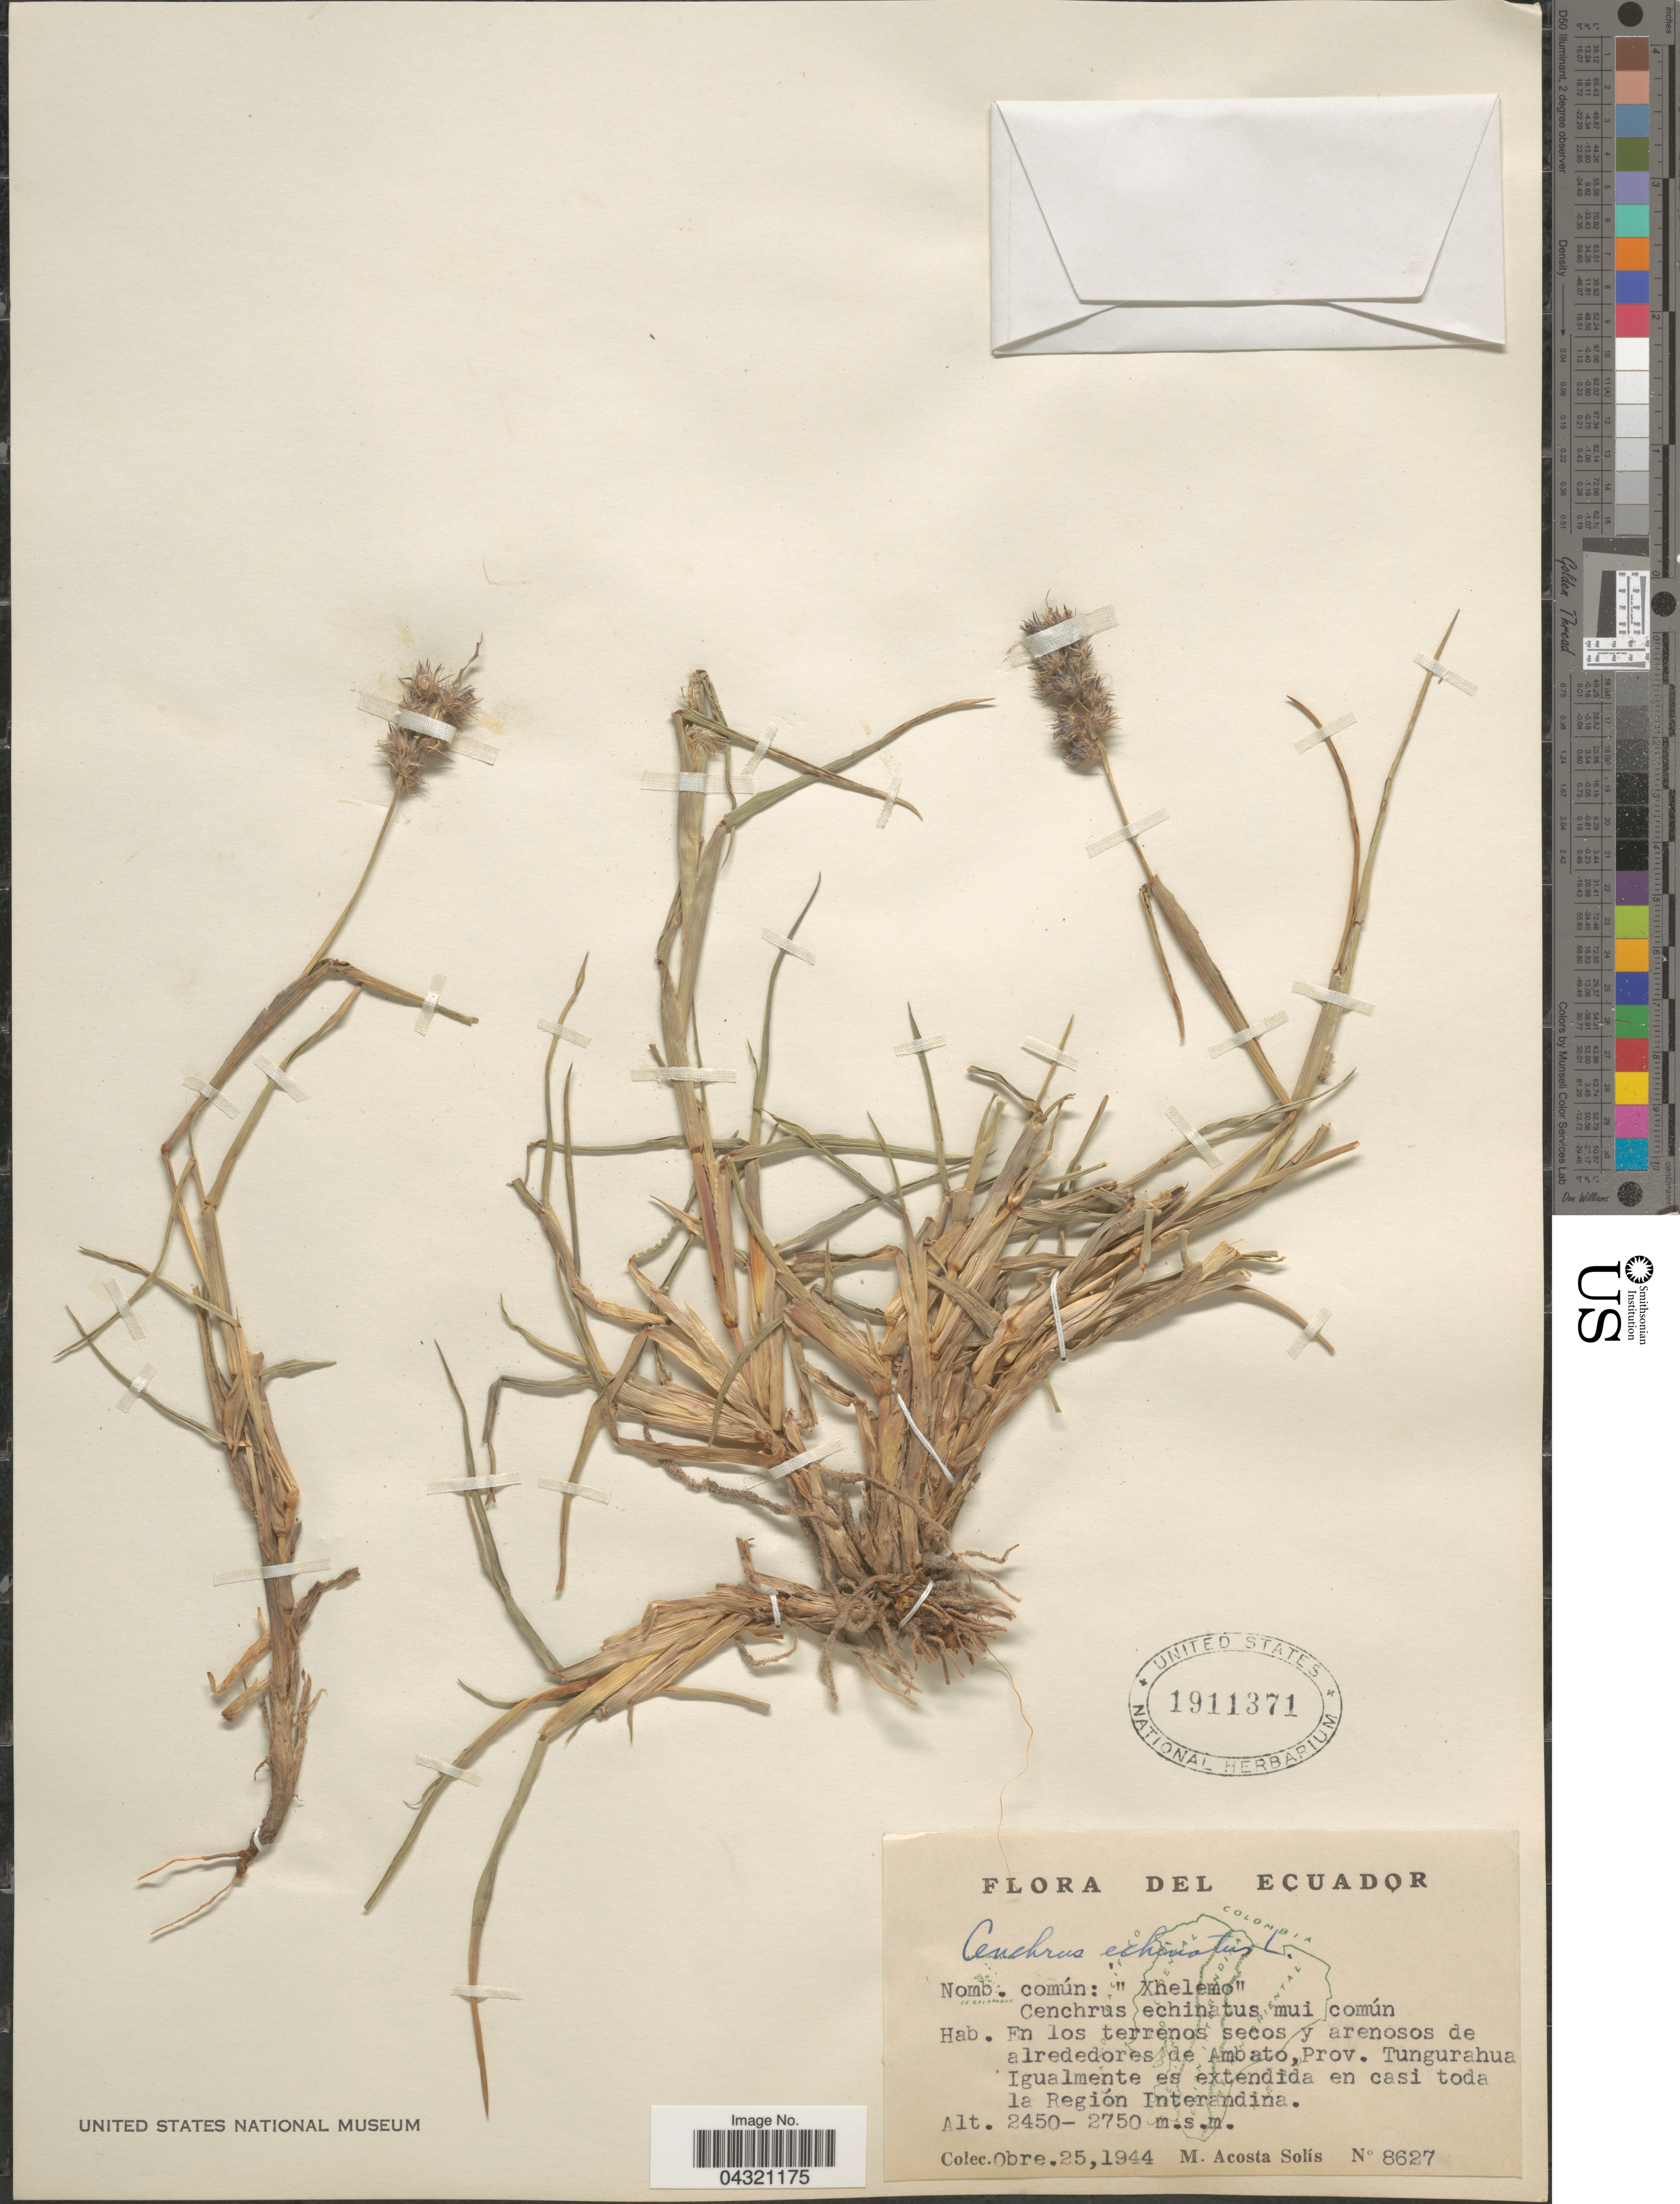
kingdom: Plantae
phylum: Tracheophyta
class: Liliopsida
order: Poales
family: Poaceae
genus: Cenchrus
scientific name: Cenchrus echinatus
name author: L.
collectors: M. Acosta Solis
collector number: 8627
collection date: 1944-10-25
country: Ecuador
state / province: Tungurahua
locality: En los terrenos secos y arenosis de alrededores de Ambato. Igualmente es extendida en casi toda la Región Interandina.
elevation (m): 2450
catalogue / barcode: US 1911371